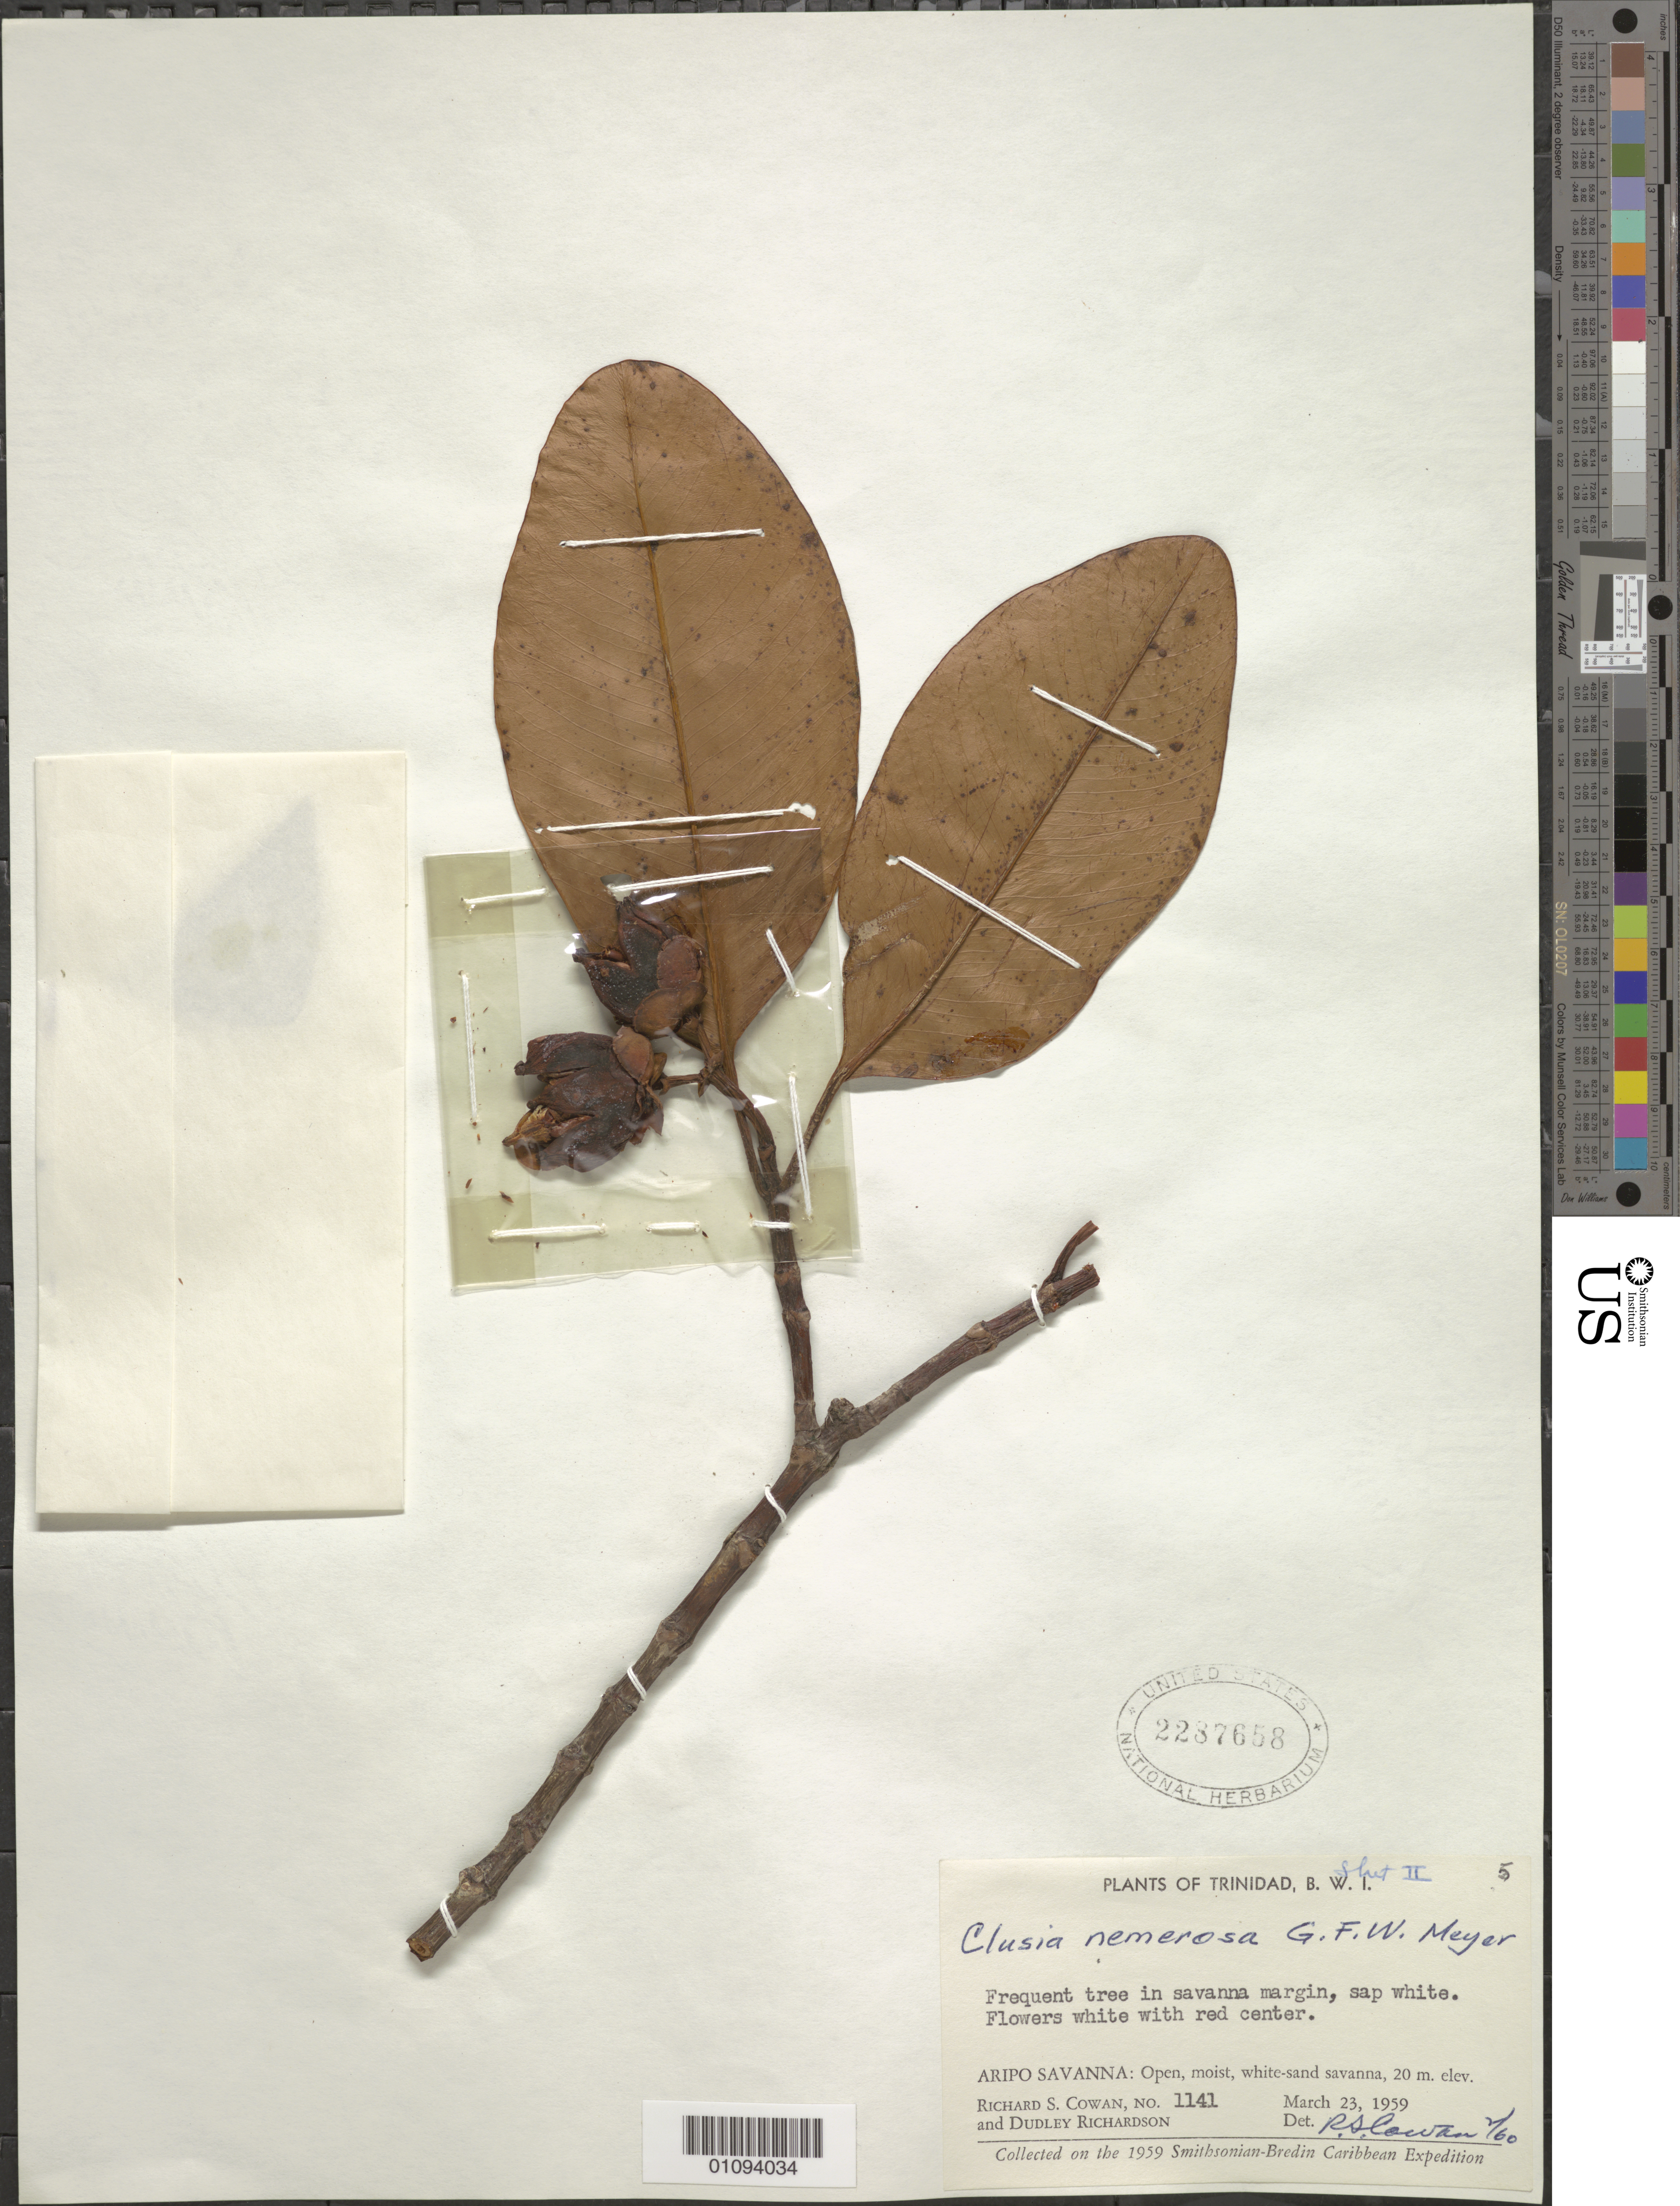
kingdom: Plantae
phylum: Tracheophyta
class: Magnoliopsida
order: Malpighiales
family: Clusiaceae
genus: Clusia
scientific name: Clusia nemorosa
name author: G. Mey.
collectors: R. S. Cowan & D. Richardson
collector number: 1141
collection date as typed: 23 Mar 1959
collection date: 1959-03-23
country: Trinidad and Tobago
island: Trinidad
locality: Aripo Savanna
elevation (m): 20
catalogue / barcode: US 2287658